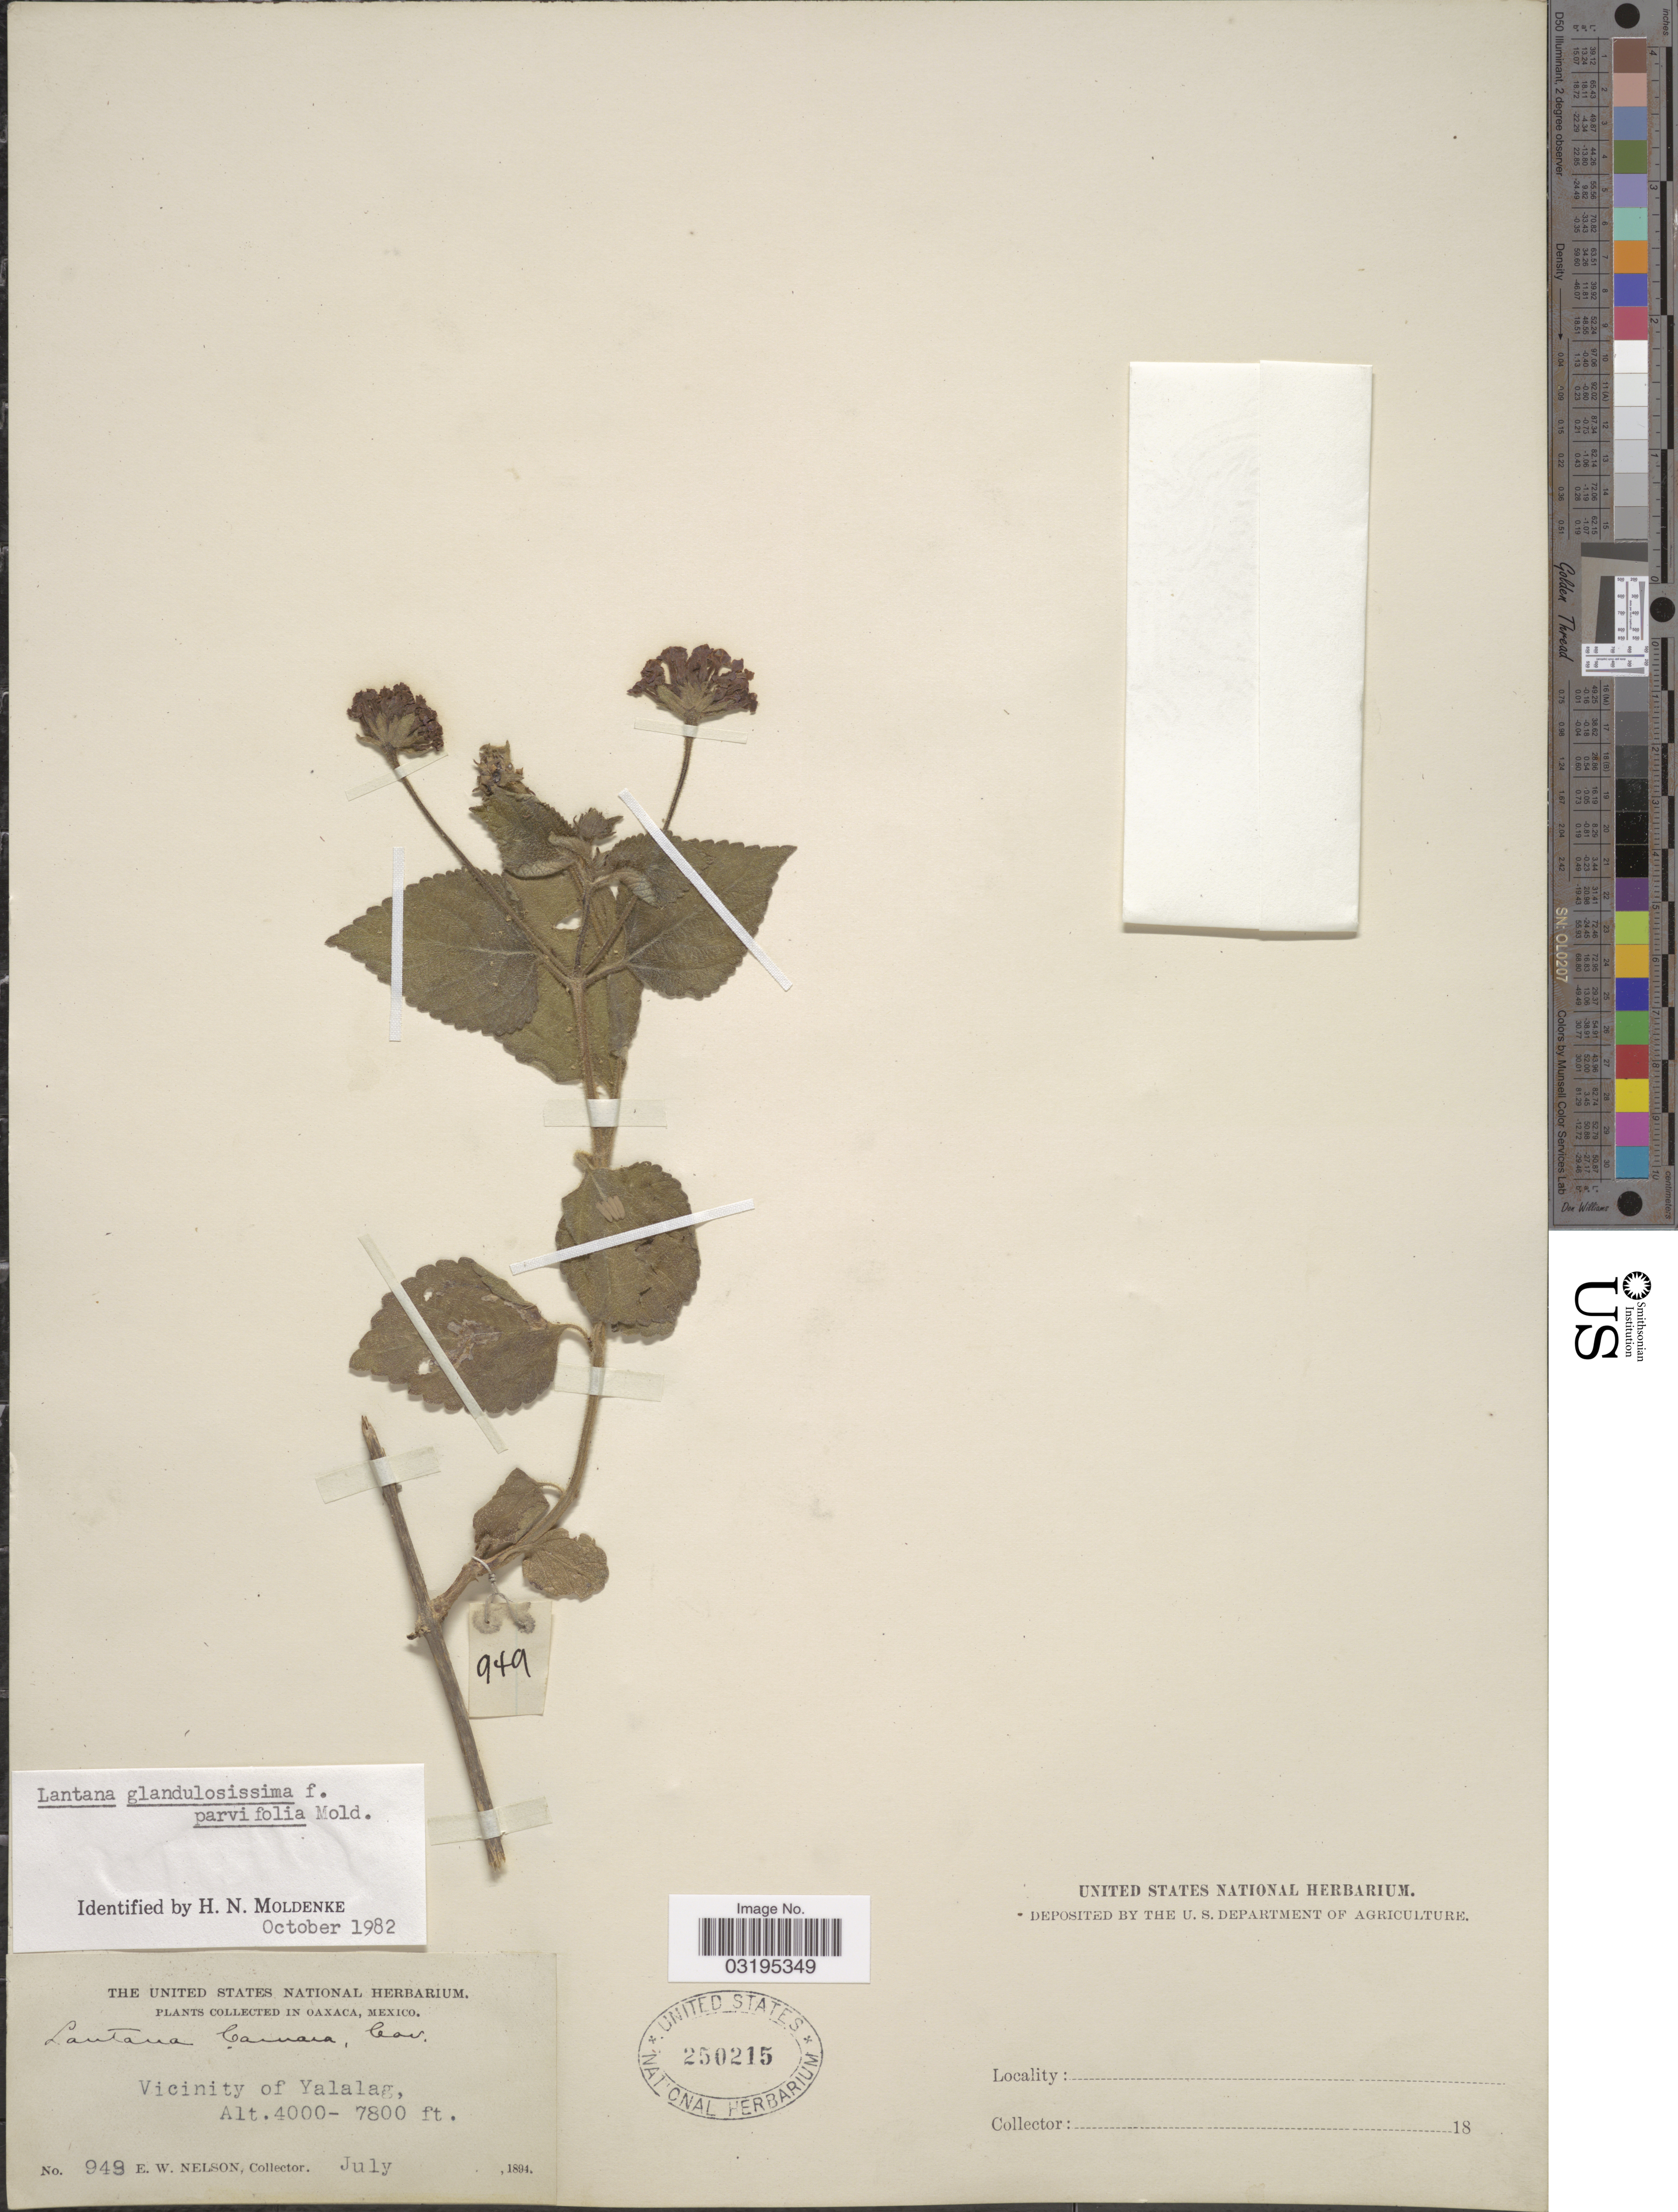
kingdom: Plantae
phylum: Tracheophyta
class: Magnoliopsida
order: Lamiales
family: Verbenaceae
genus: Lantana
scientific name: Lantana glandulosissima f. parvifolia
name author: Hayek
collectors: E. W. Nelson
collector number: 949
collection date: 1894-07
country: Mexico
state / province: Oaxaca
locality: Vicinity of Yalalag.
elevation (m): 1219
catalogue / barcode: US 250215